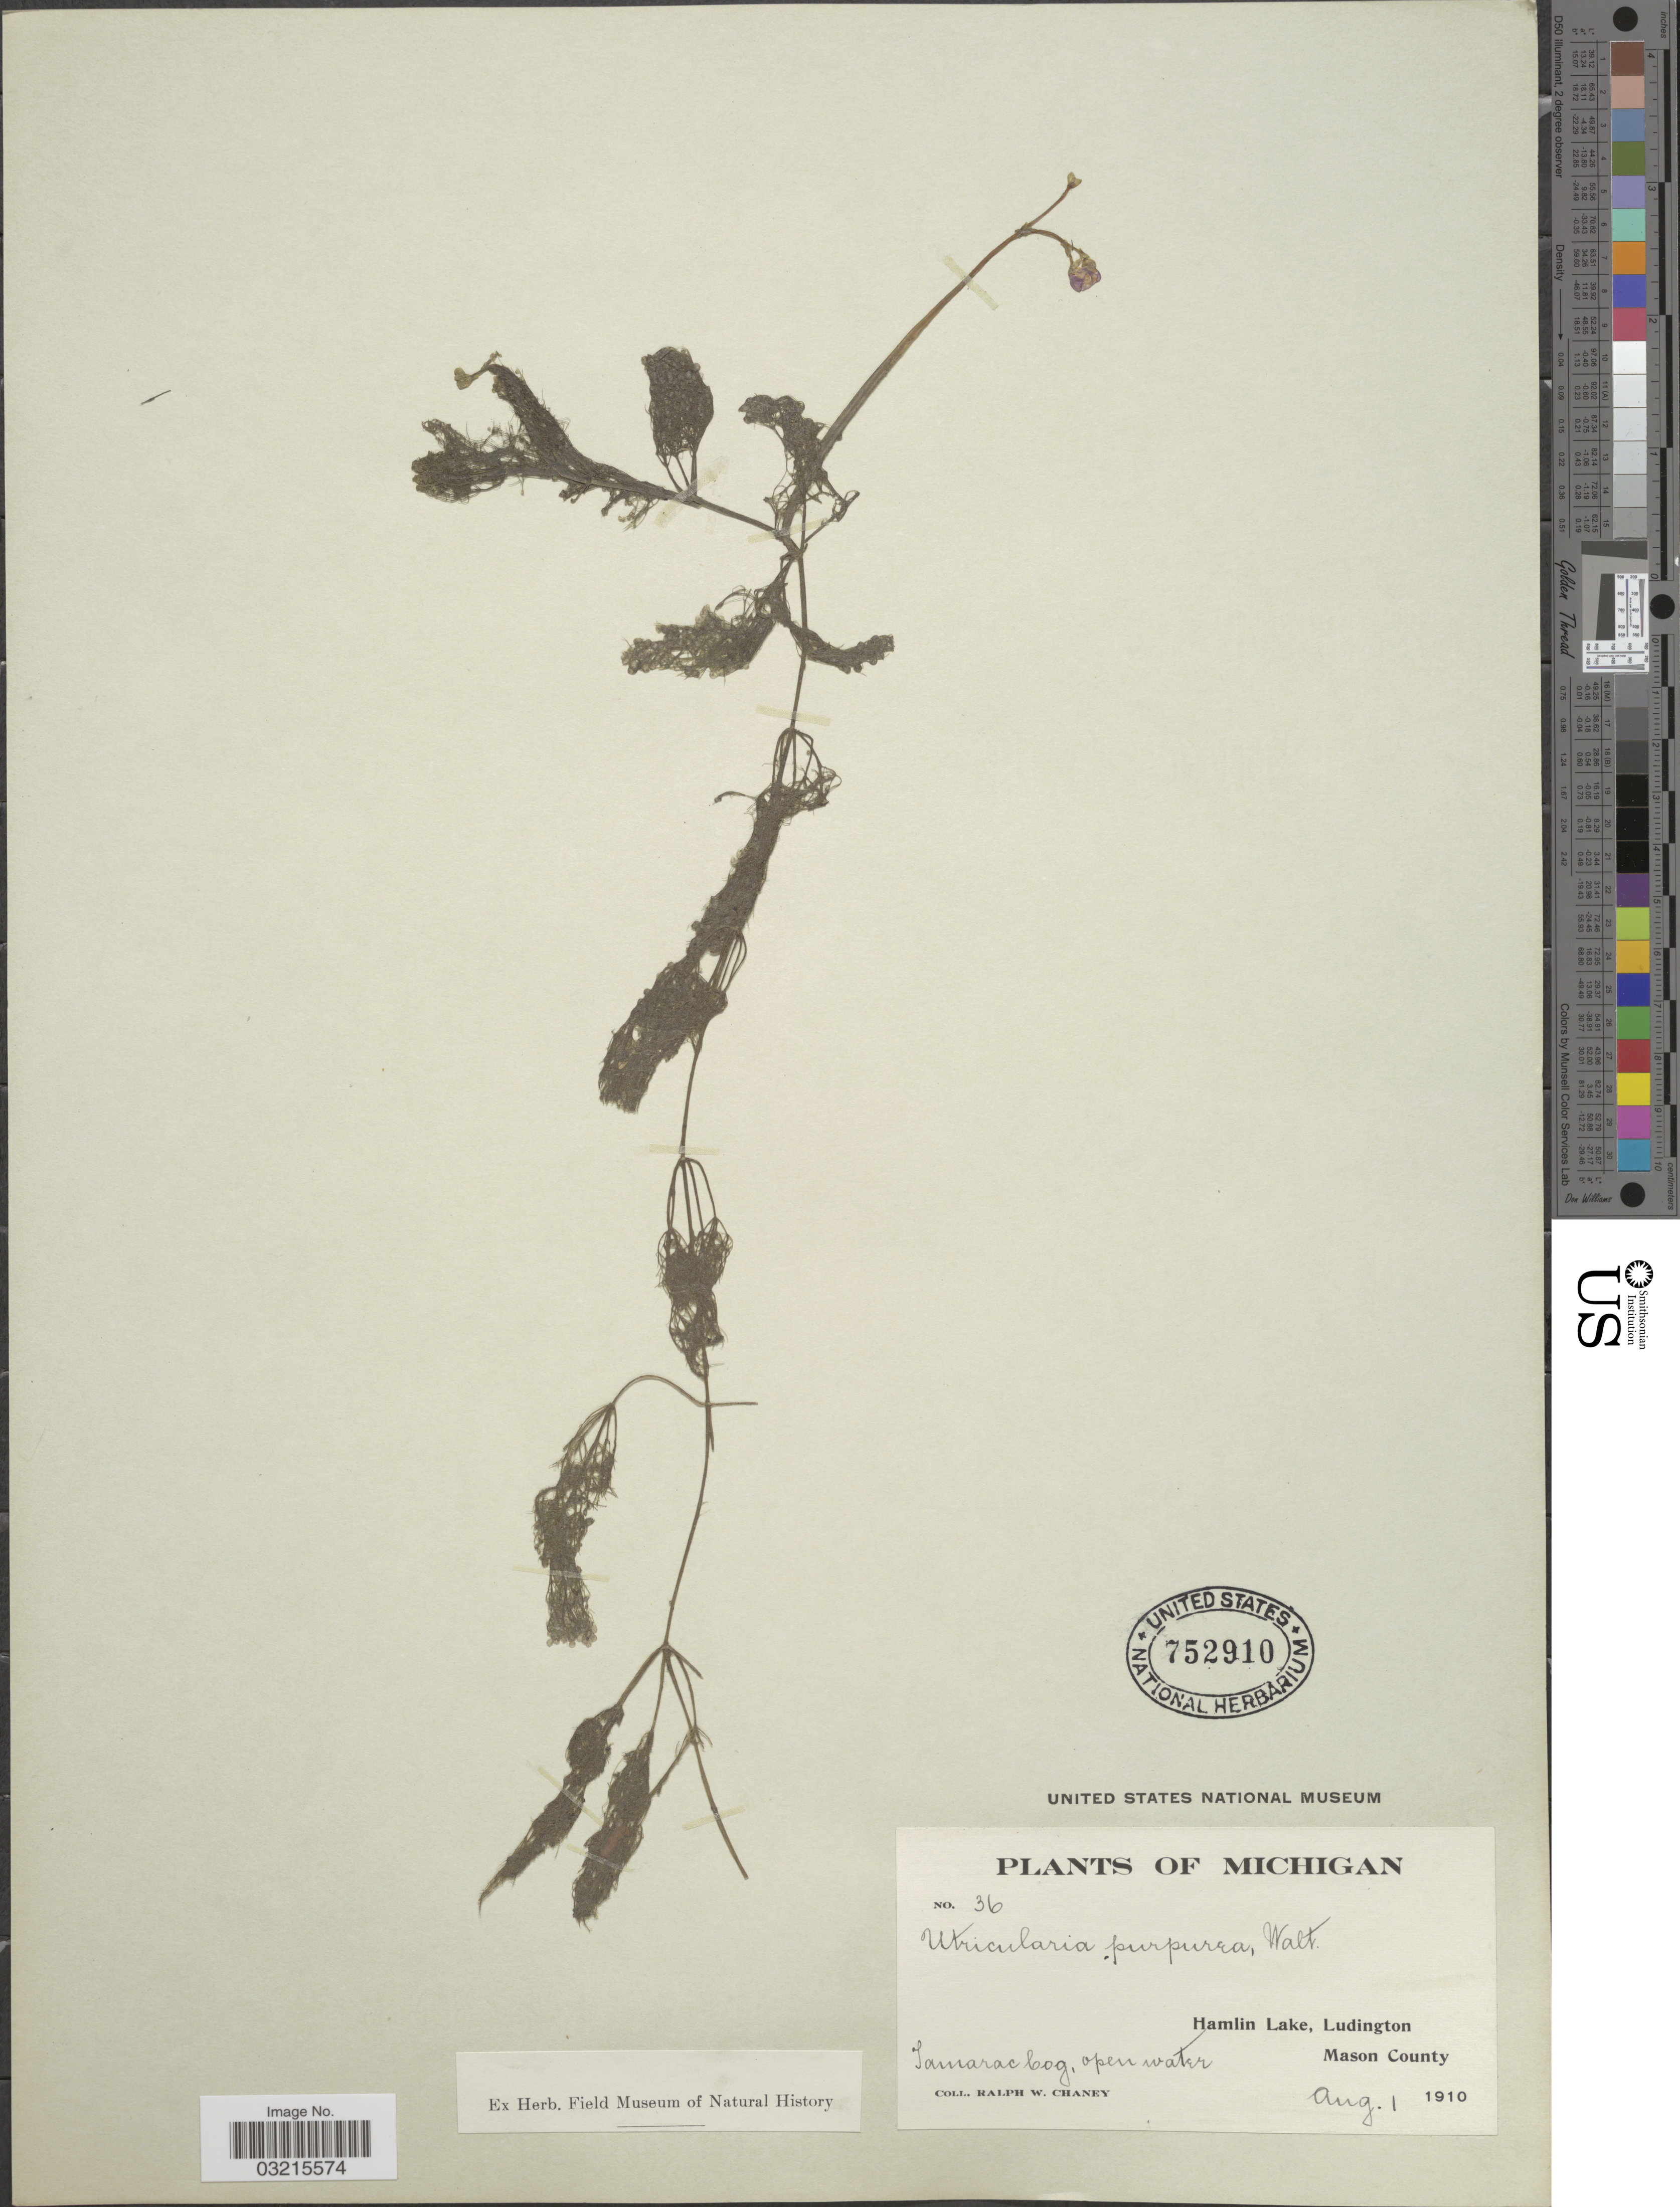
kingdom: Plantae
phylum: Tracheophyta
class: Magnoliopsida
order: Lamiales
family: Lentibulariaceae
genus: Utricularia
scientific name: Utricularia purpurea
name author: Walter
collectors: R. Chaney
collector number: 36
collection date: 1910-08-01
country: United States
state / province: Michigan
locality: Hamlin Lake, Ludington, Mason County, Tamarac bog, open water.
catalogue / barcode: US 752910